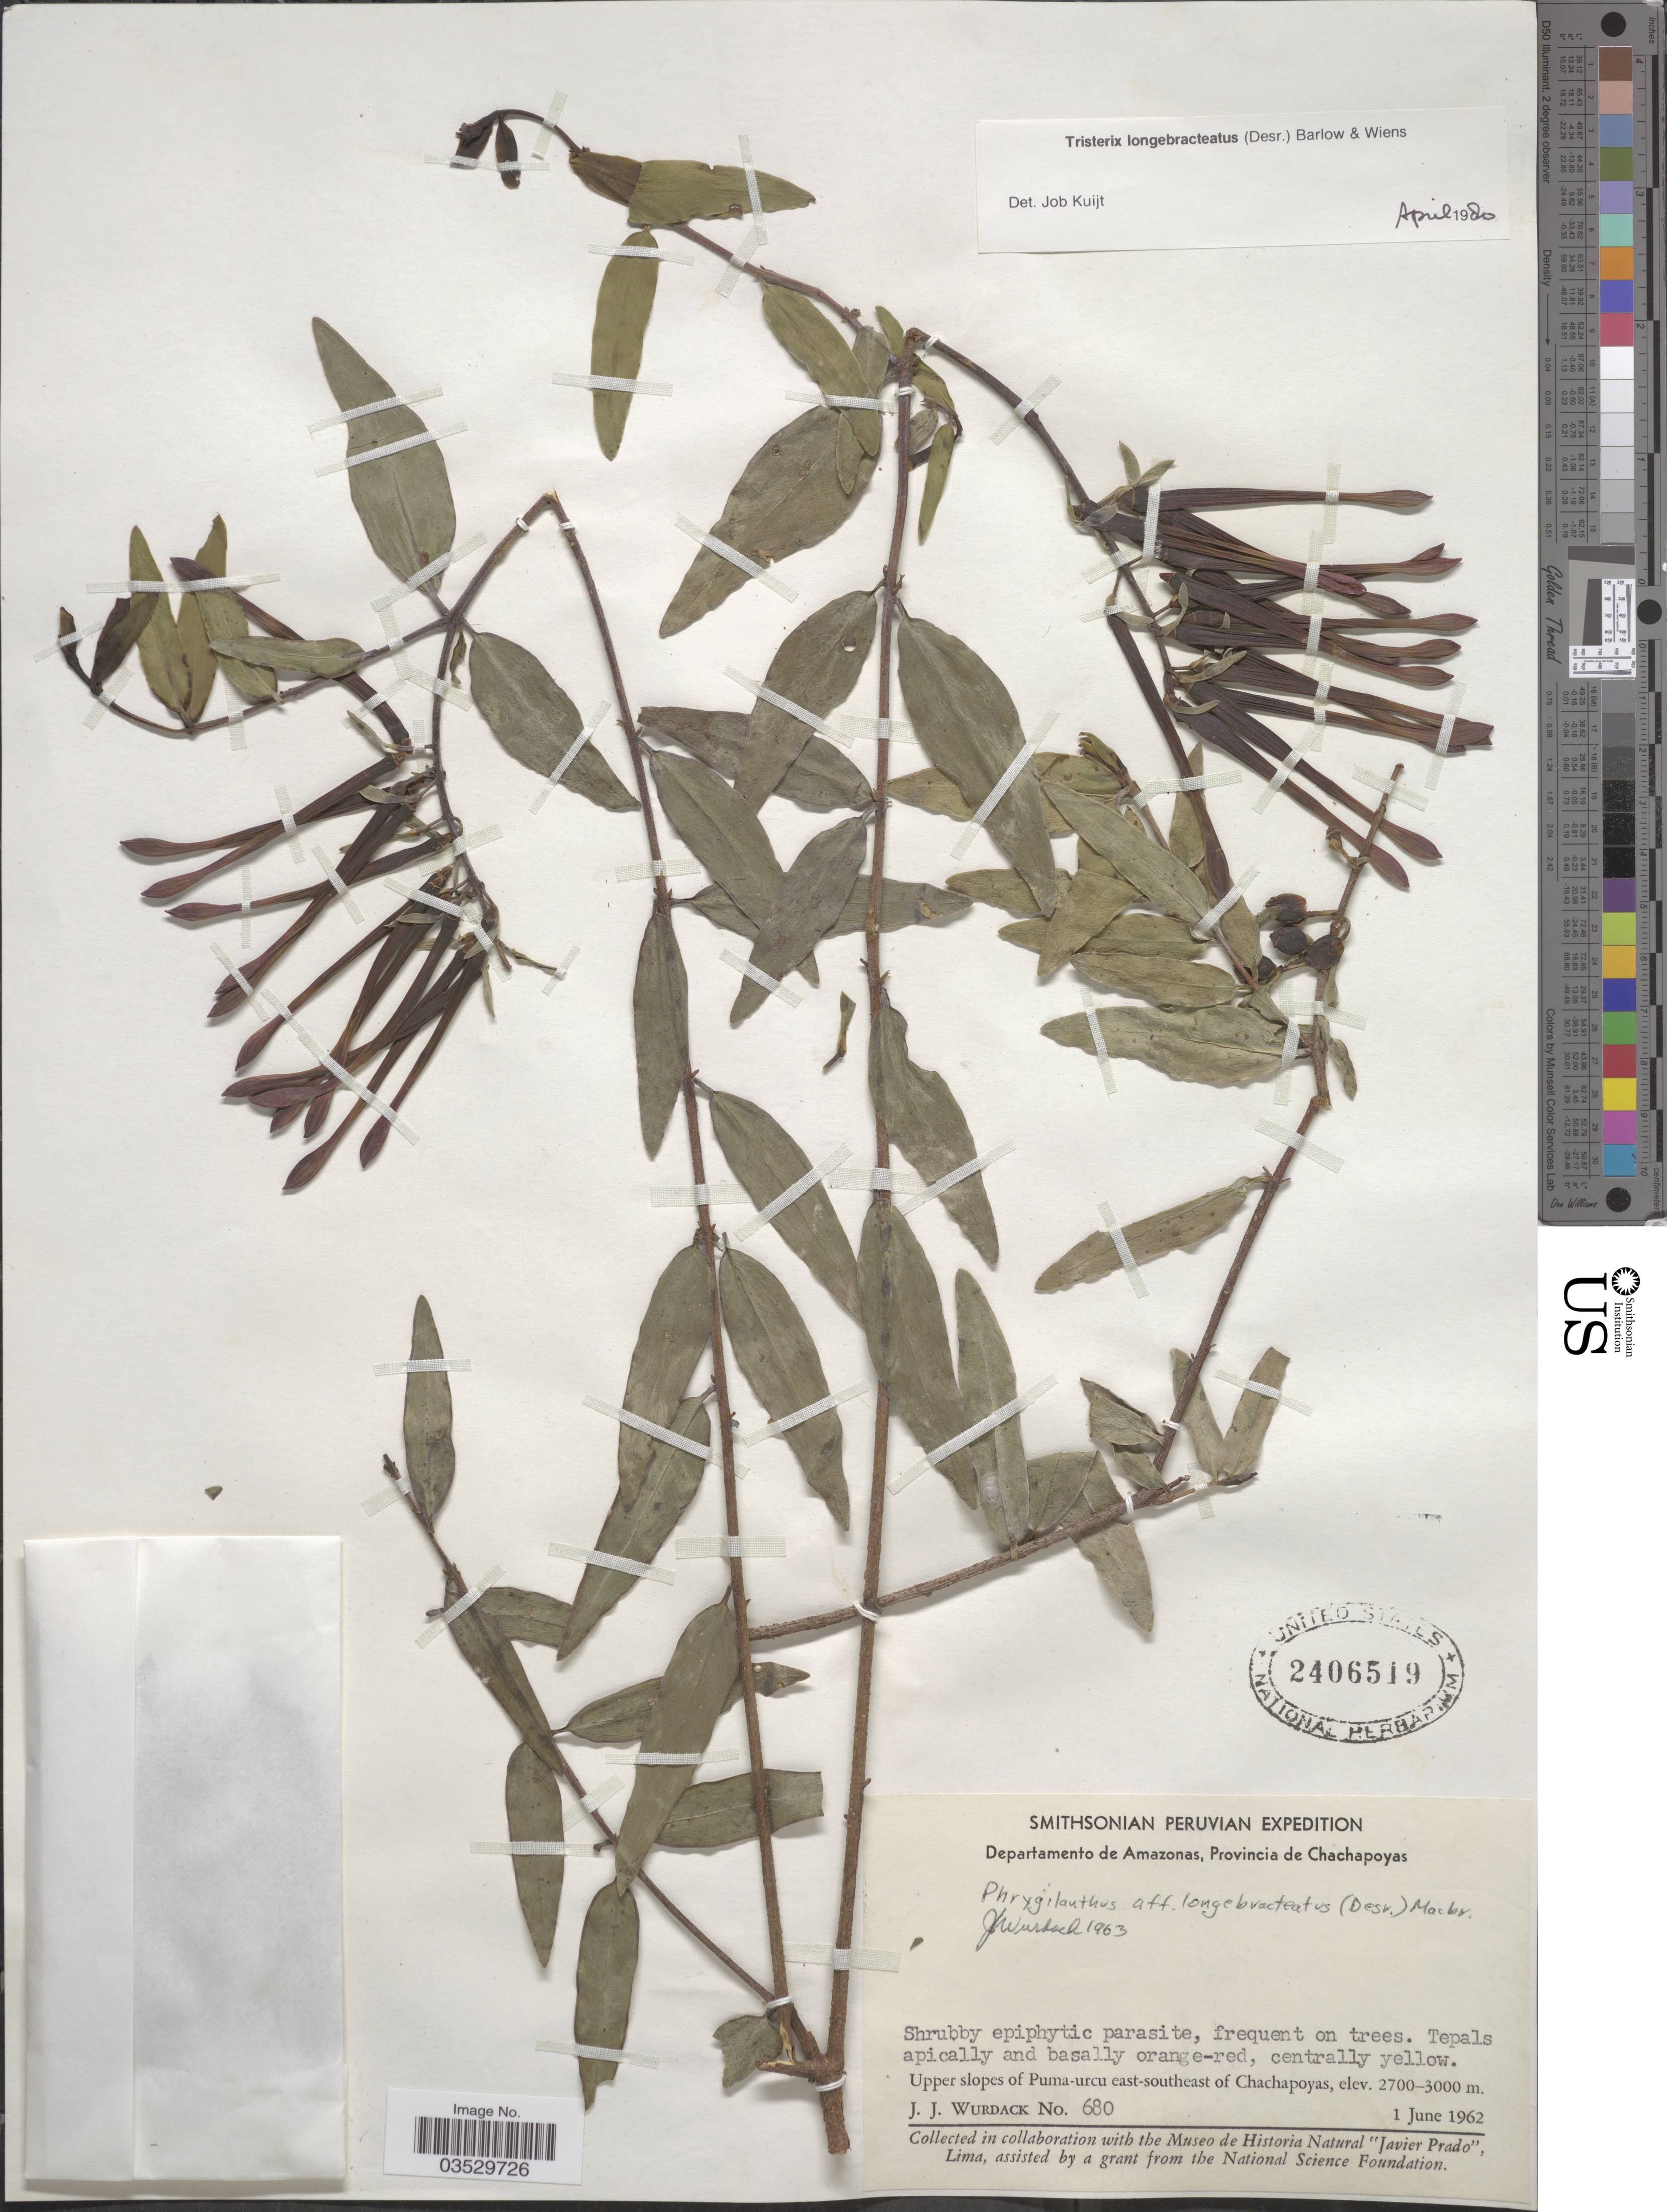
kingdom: Plantae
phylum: Tracheophyta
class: Magnoliopsida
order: Santalales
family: Loranthaceae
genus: Tristerix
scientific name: Tristerix longebracteatus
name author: (Desr.) Bart. & Wiens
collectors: J. J. Wurdack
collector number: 680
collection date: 1962-06-01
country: Peru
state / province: Amazonas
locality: Departamento de Amazonas, Provincia de Chachapoyas. Upper slopes of Puma-urcu east-southeast of Chachapoyas.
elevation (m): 2700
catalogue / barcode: US 2406519